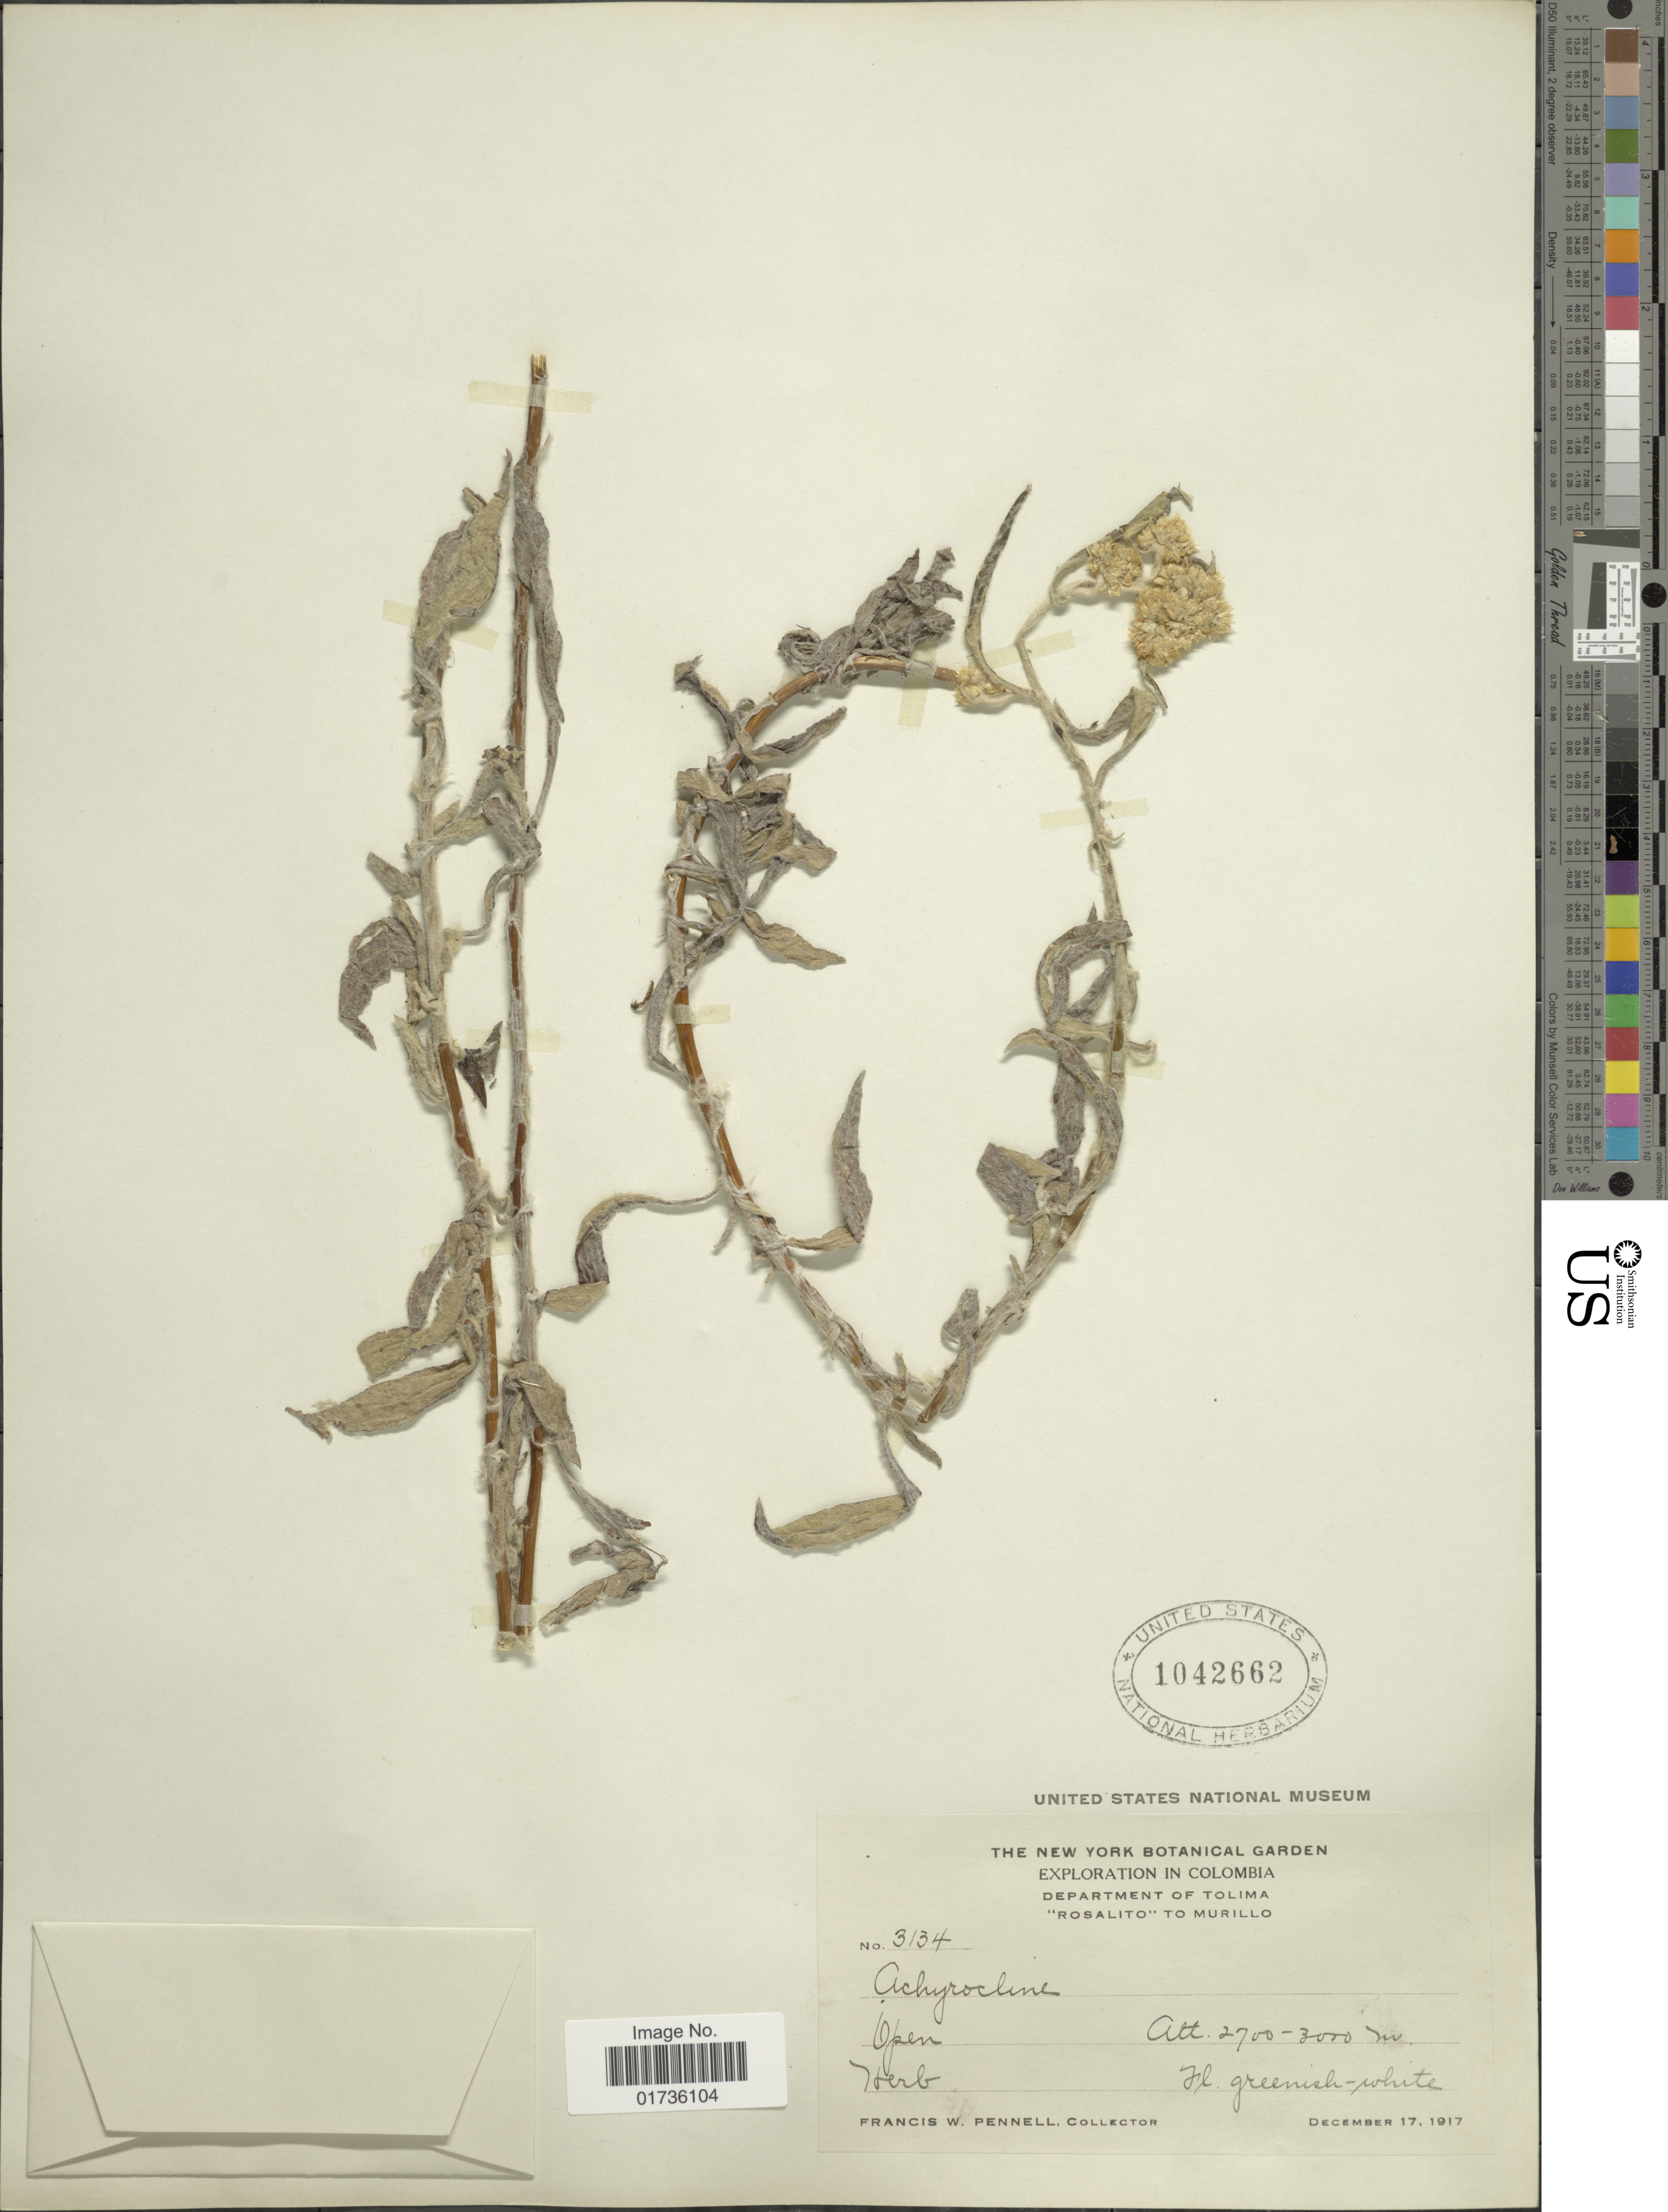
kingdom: Plantae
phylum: Tracheophyta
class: Magnoliopsida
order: Asterales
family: Asteraceae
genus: Achyrocline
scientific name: Achyrocline sp.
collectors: F. W. Pennell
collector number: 3134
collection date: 1917-12-17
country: Colombia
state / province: Tolima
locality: Department of Tolima 'Rosalito' to Murillo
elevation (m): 2700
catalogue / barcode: US 1042662